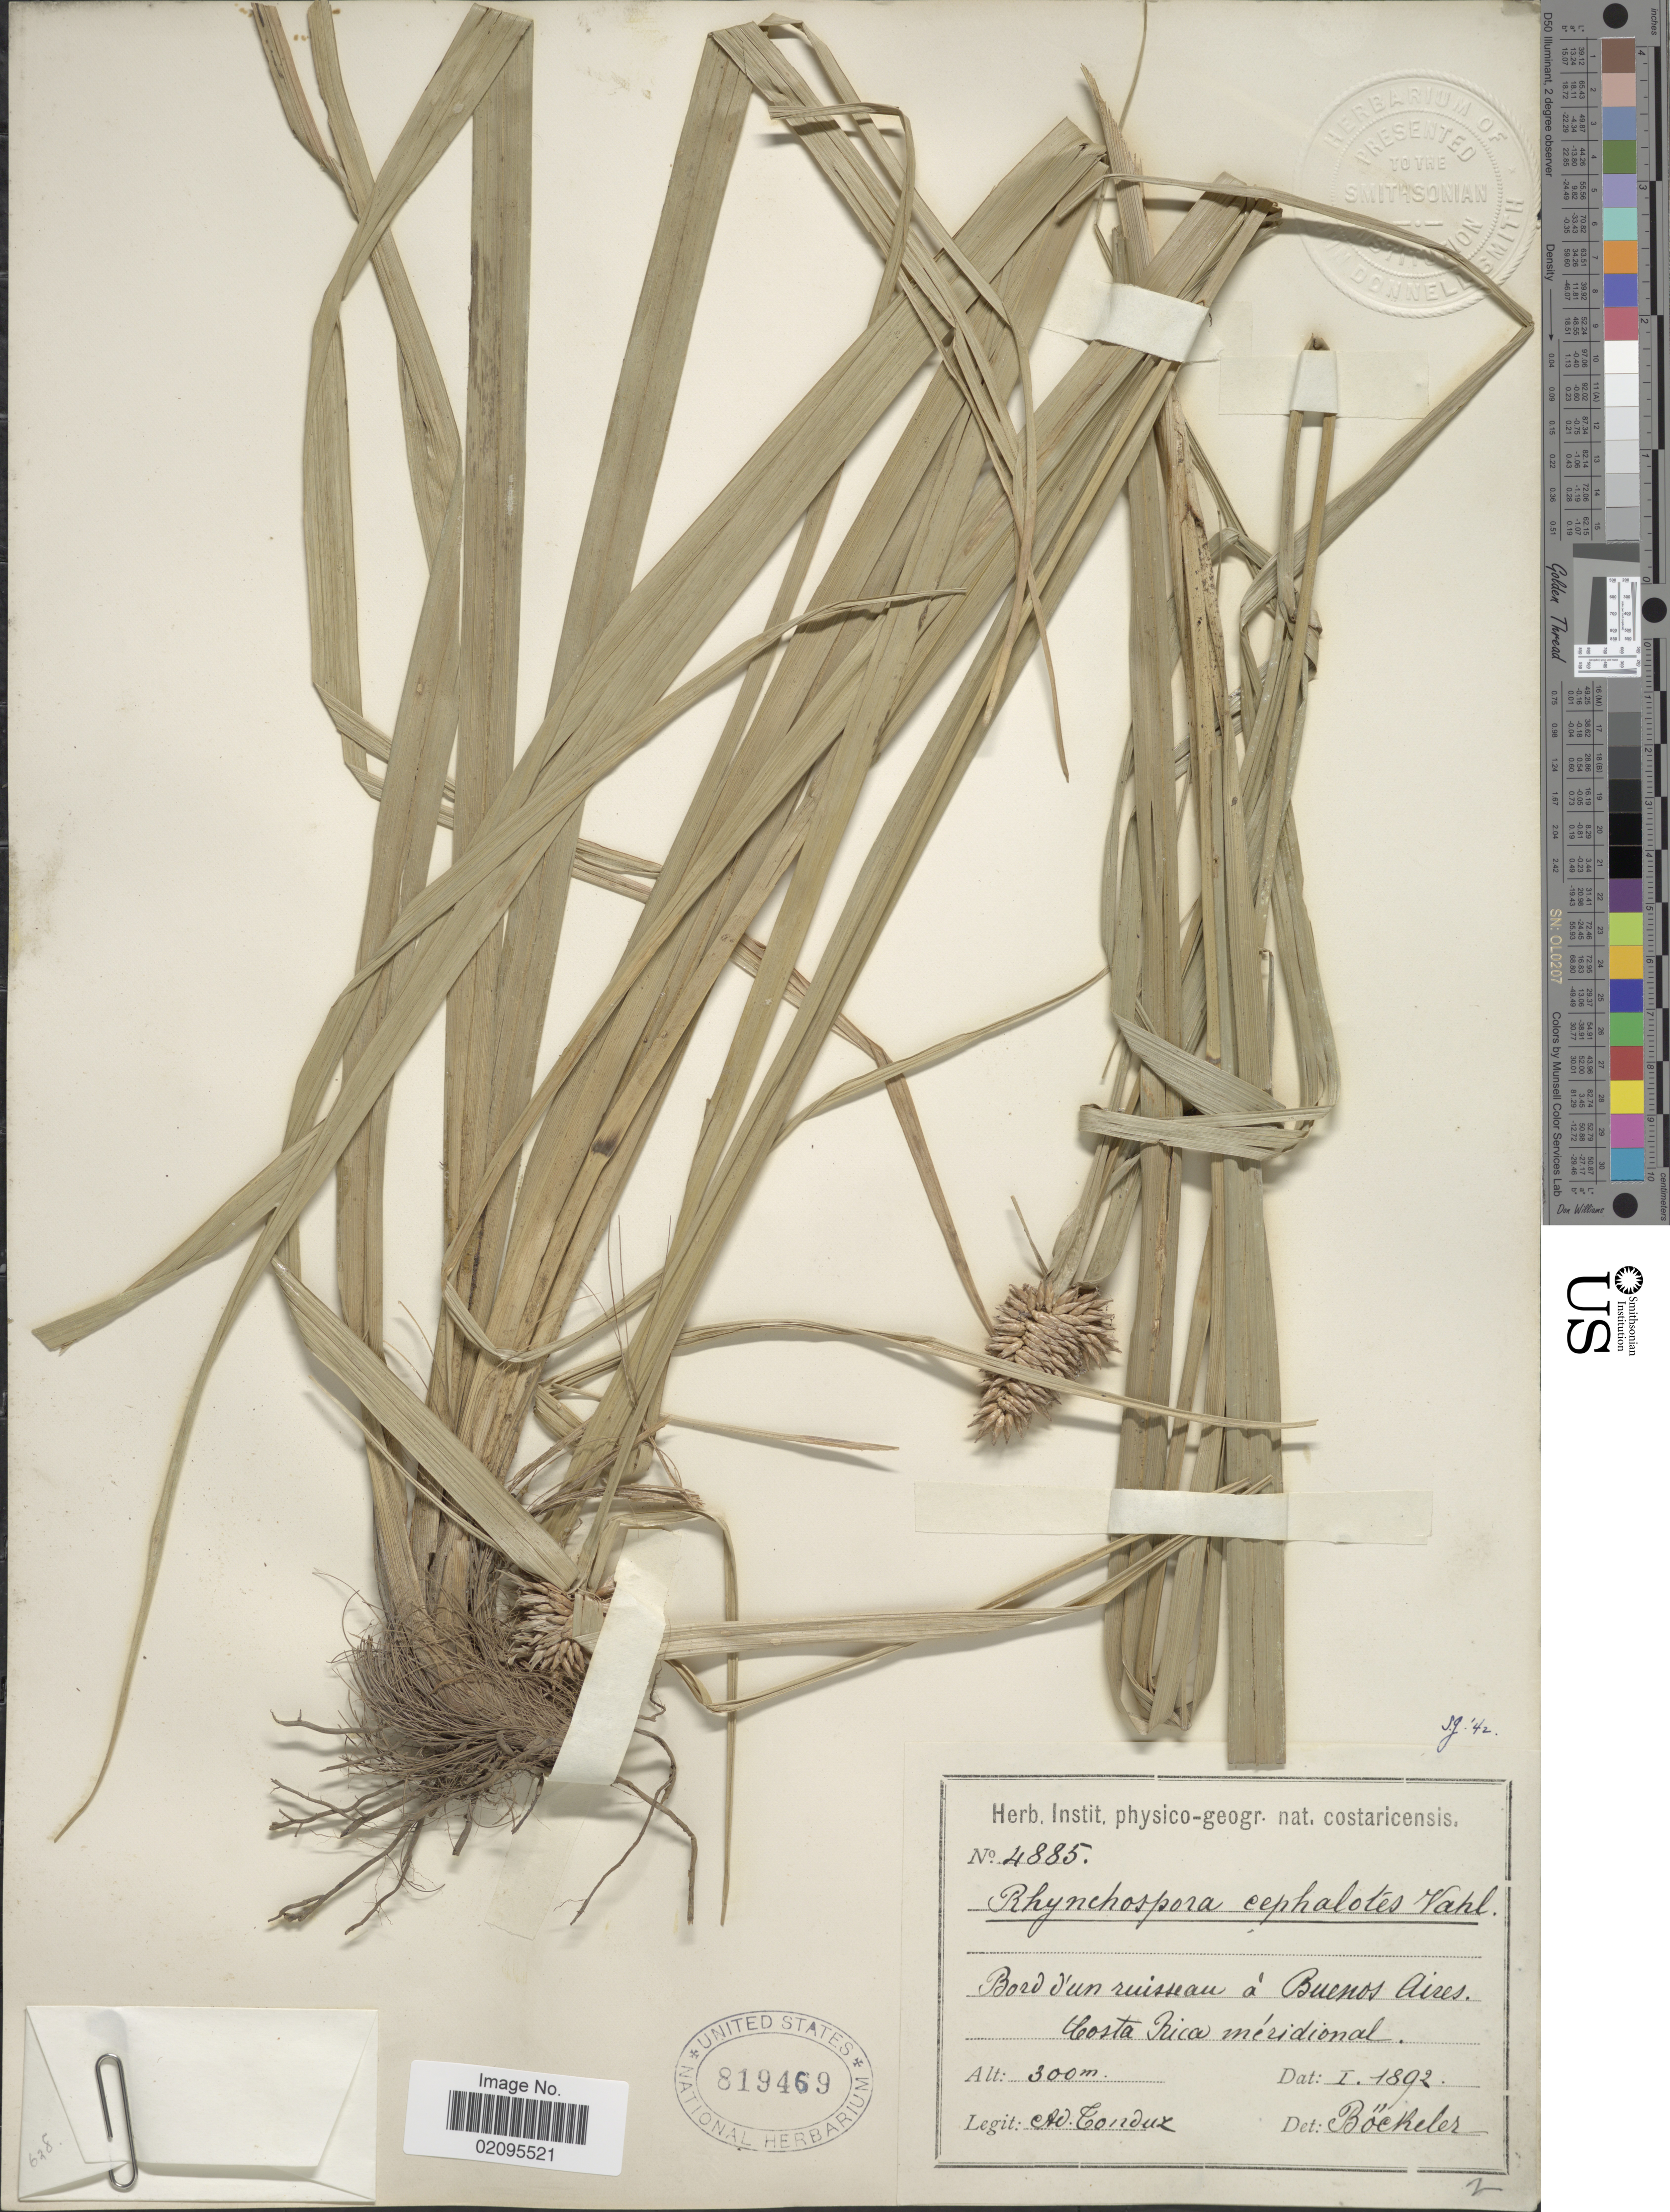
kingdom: Plantae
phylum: Tracheophyta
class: Liliopsida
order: Poales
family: Cyperaceae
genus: Rhynchospora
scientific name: Rhynchospora cephalotes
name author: (L.) Vahl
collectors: A. Tonduz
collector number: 4885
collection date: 1892-01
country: Costa Rica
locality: Bord d'un ruisseau a Buenos Aires, Costa Rica meridional.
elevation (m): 300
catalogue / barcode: US 819469